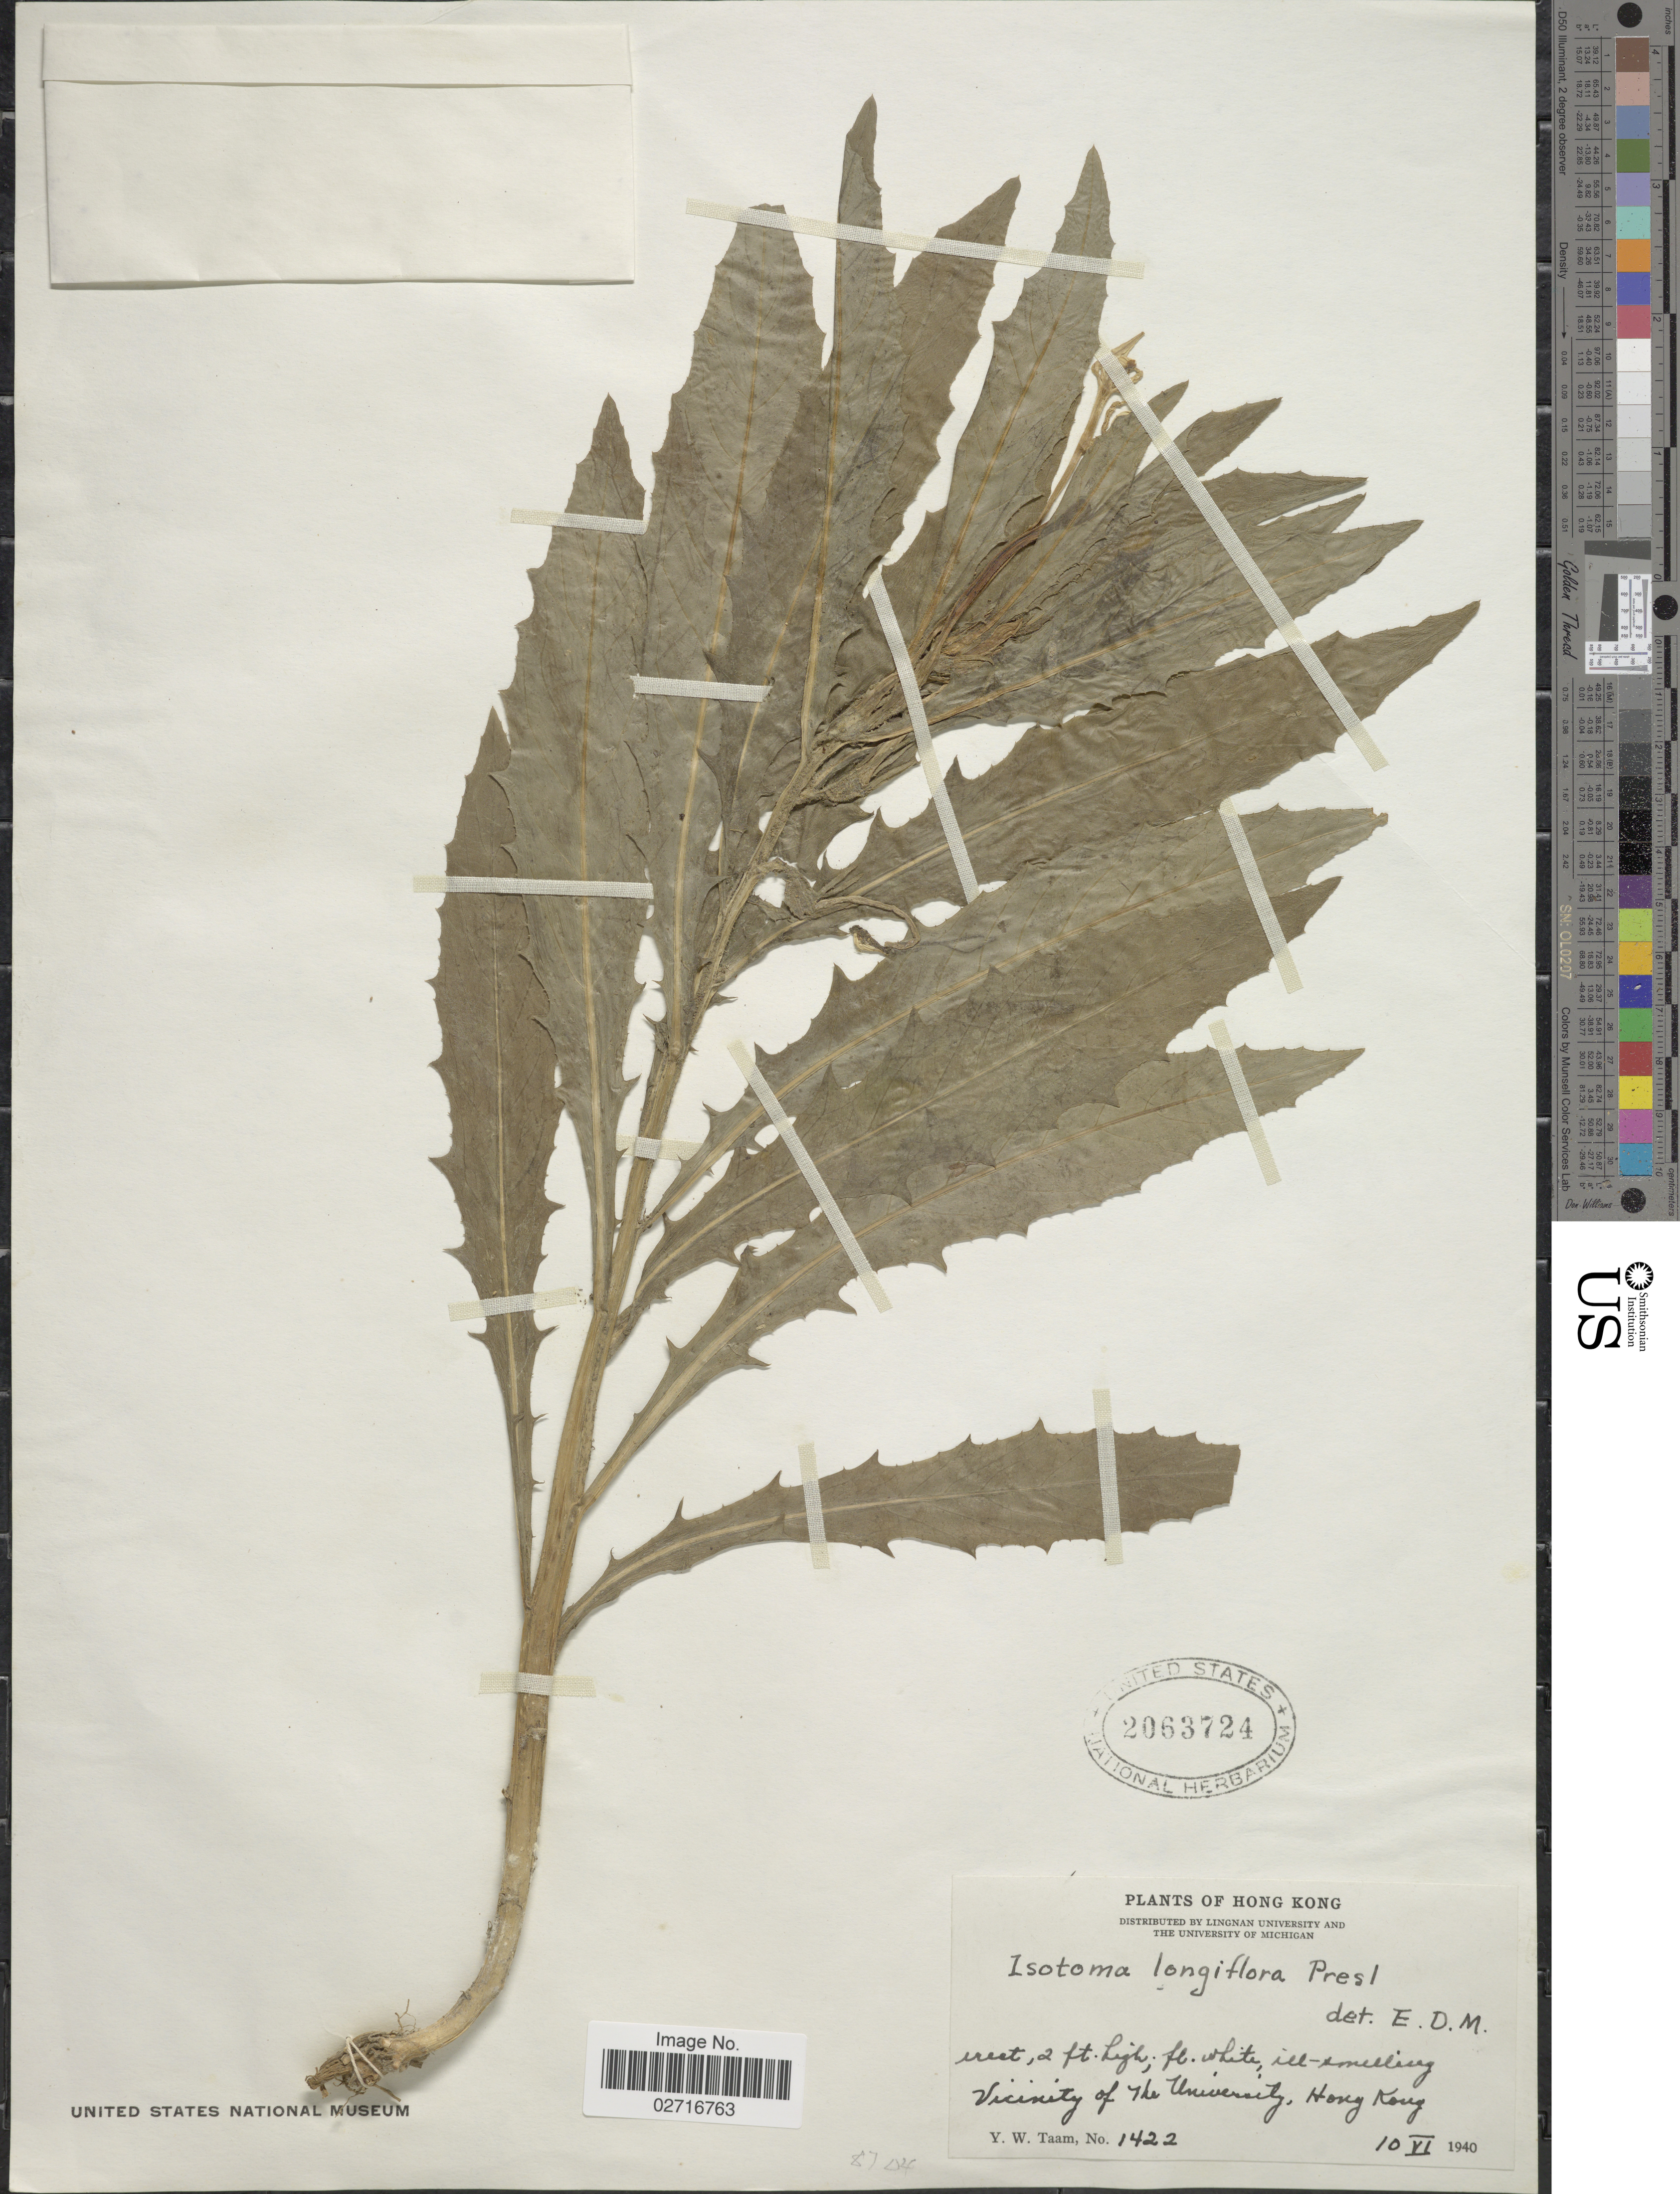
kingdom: Plantae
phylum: Tracheophyta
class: Magnoliopsida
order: Asterales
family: Campanulaceae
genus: Hippobroma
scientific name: Hippobroma longiflora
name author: (L.) G. Don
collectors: Y. W. Taam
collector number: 1422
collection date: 1940-06-10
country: China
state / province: Hong Kong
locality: Vicinity of the University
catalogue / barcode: US 2063724